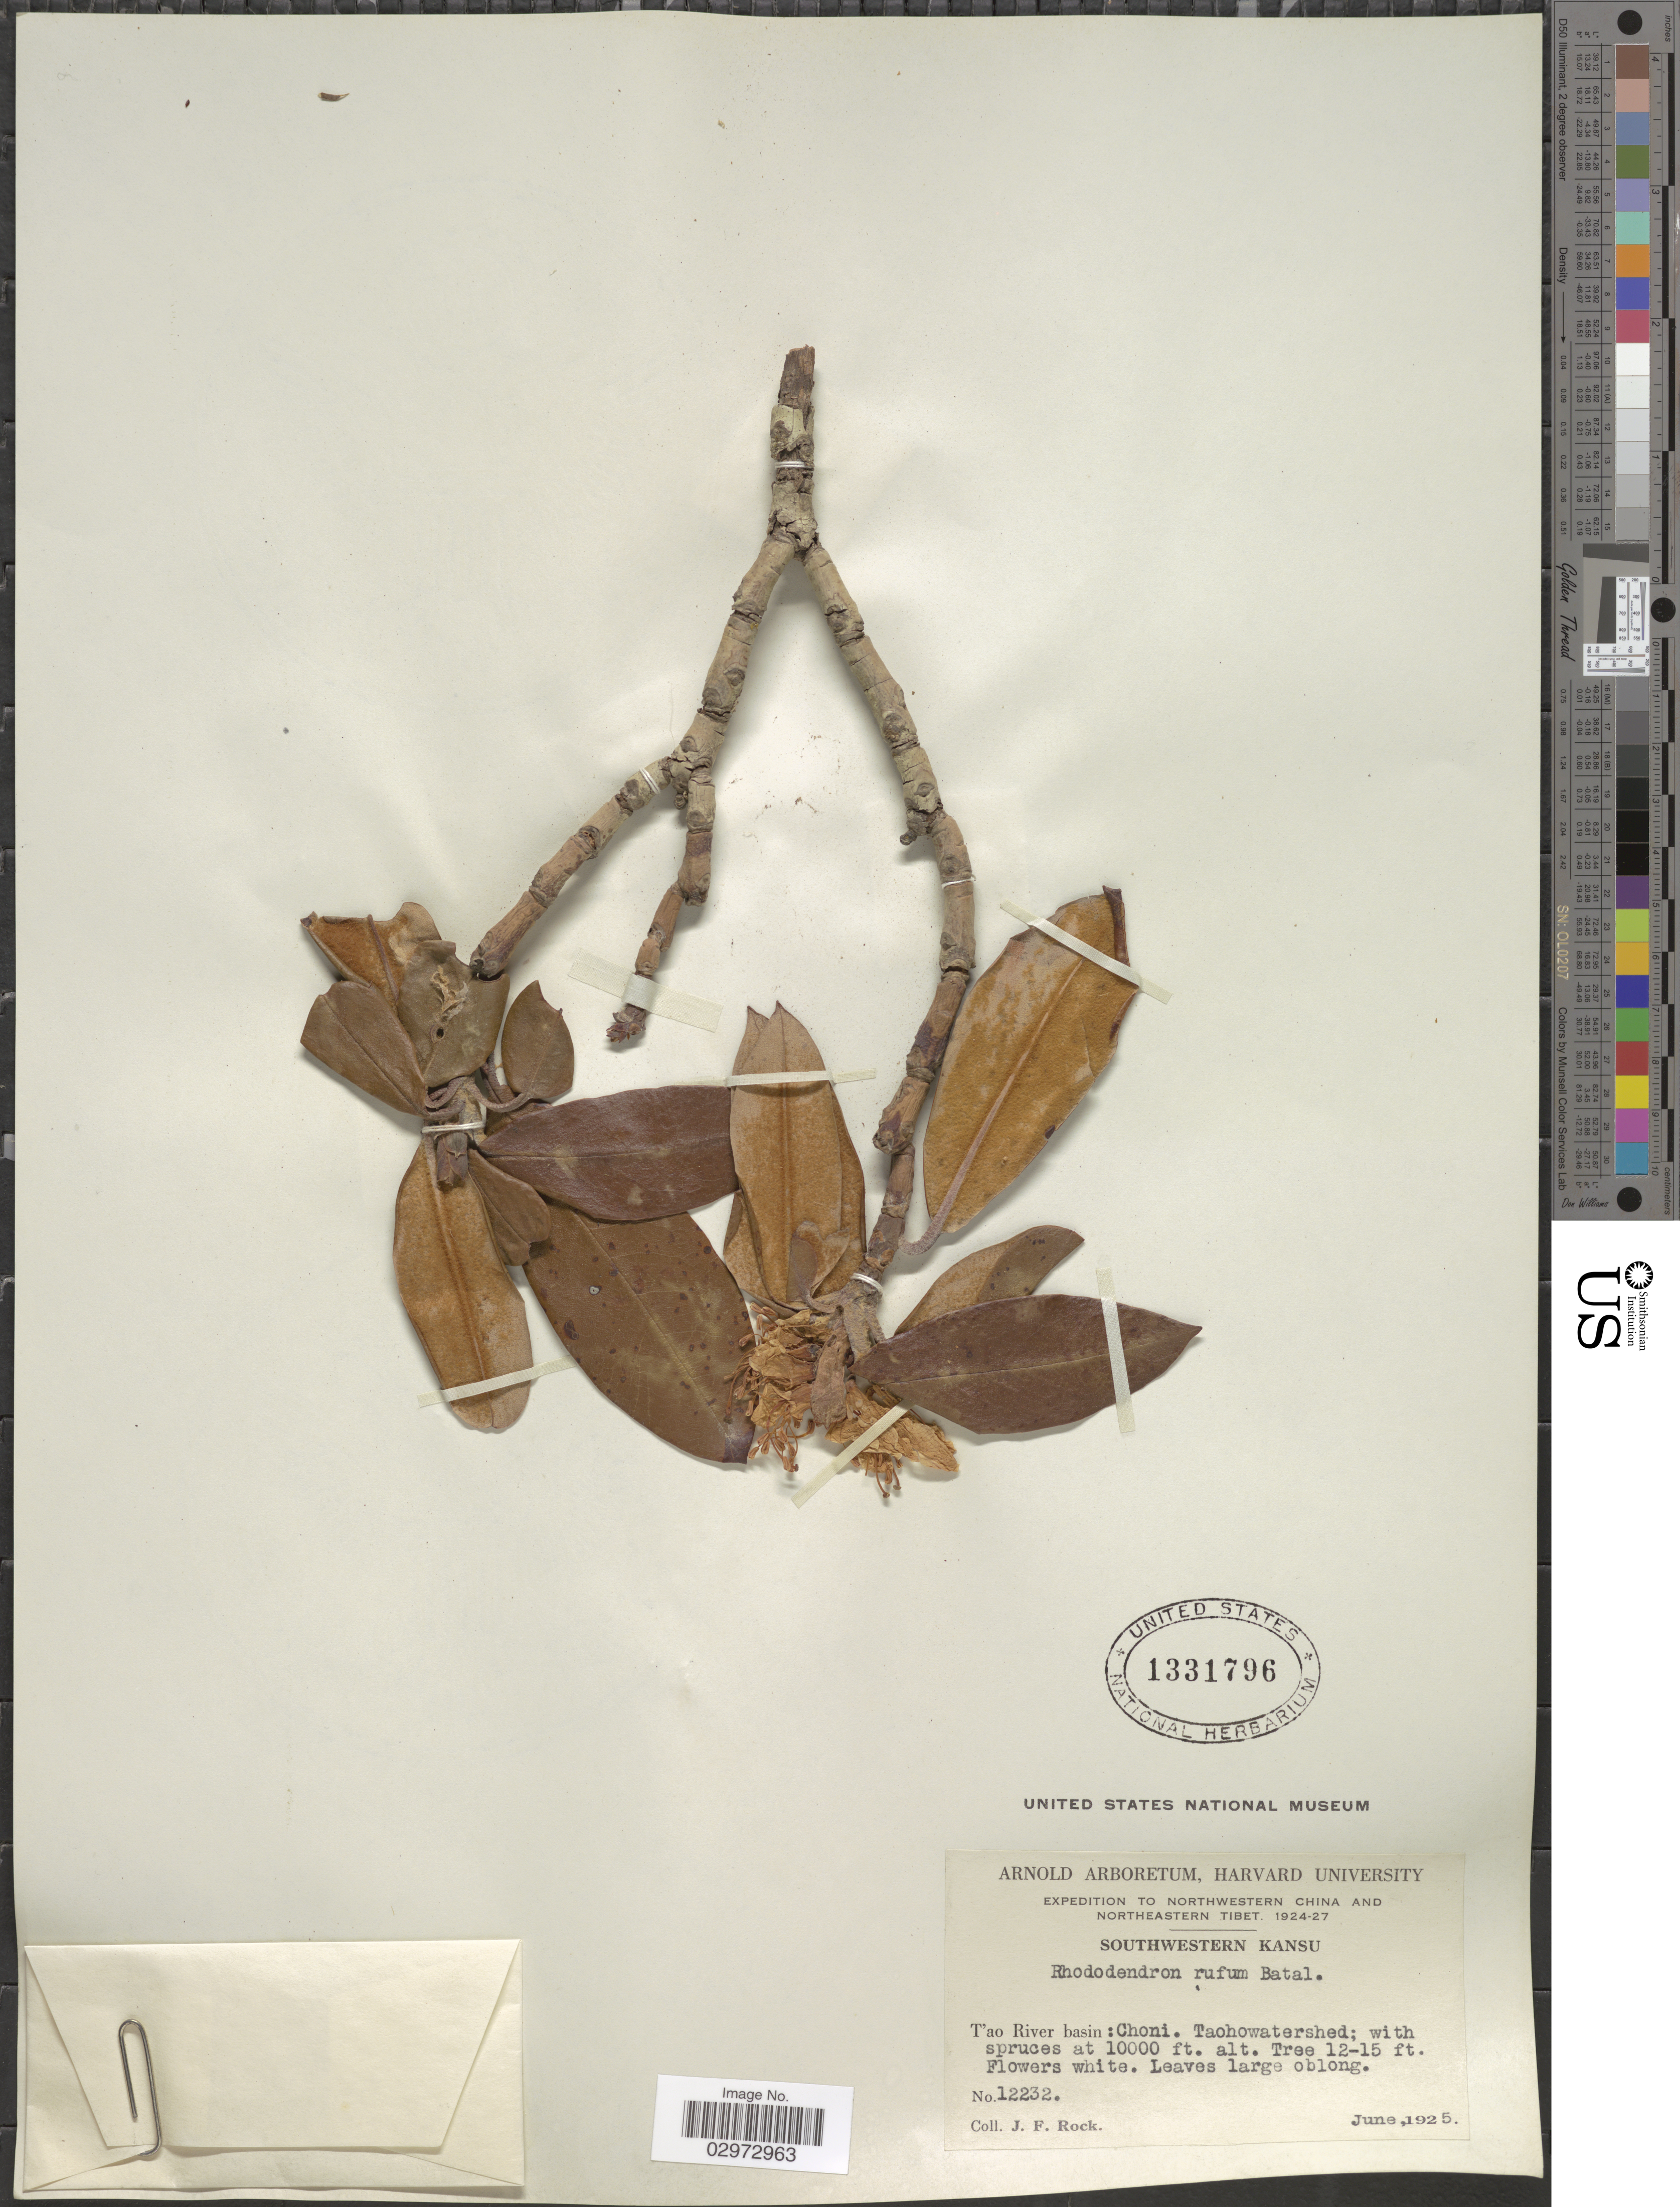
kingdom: Plantae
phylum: Tracheophyta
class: Magnoliopsida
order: Ericales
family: Ericaceae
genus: Rhododendron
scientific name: Rhododendron rufum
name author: Batalin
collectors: J. Rock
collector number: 12232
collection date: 1925-06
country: China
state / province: Gansu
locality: Northwestern China and Northeastern Tibet, Southwestern Kansu, T'ao River basin, Choni, Taohowatershed.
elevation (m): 3048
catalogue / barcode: US 1331796